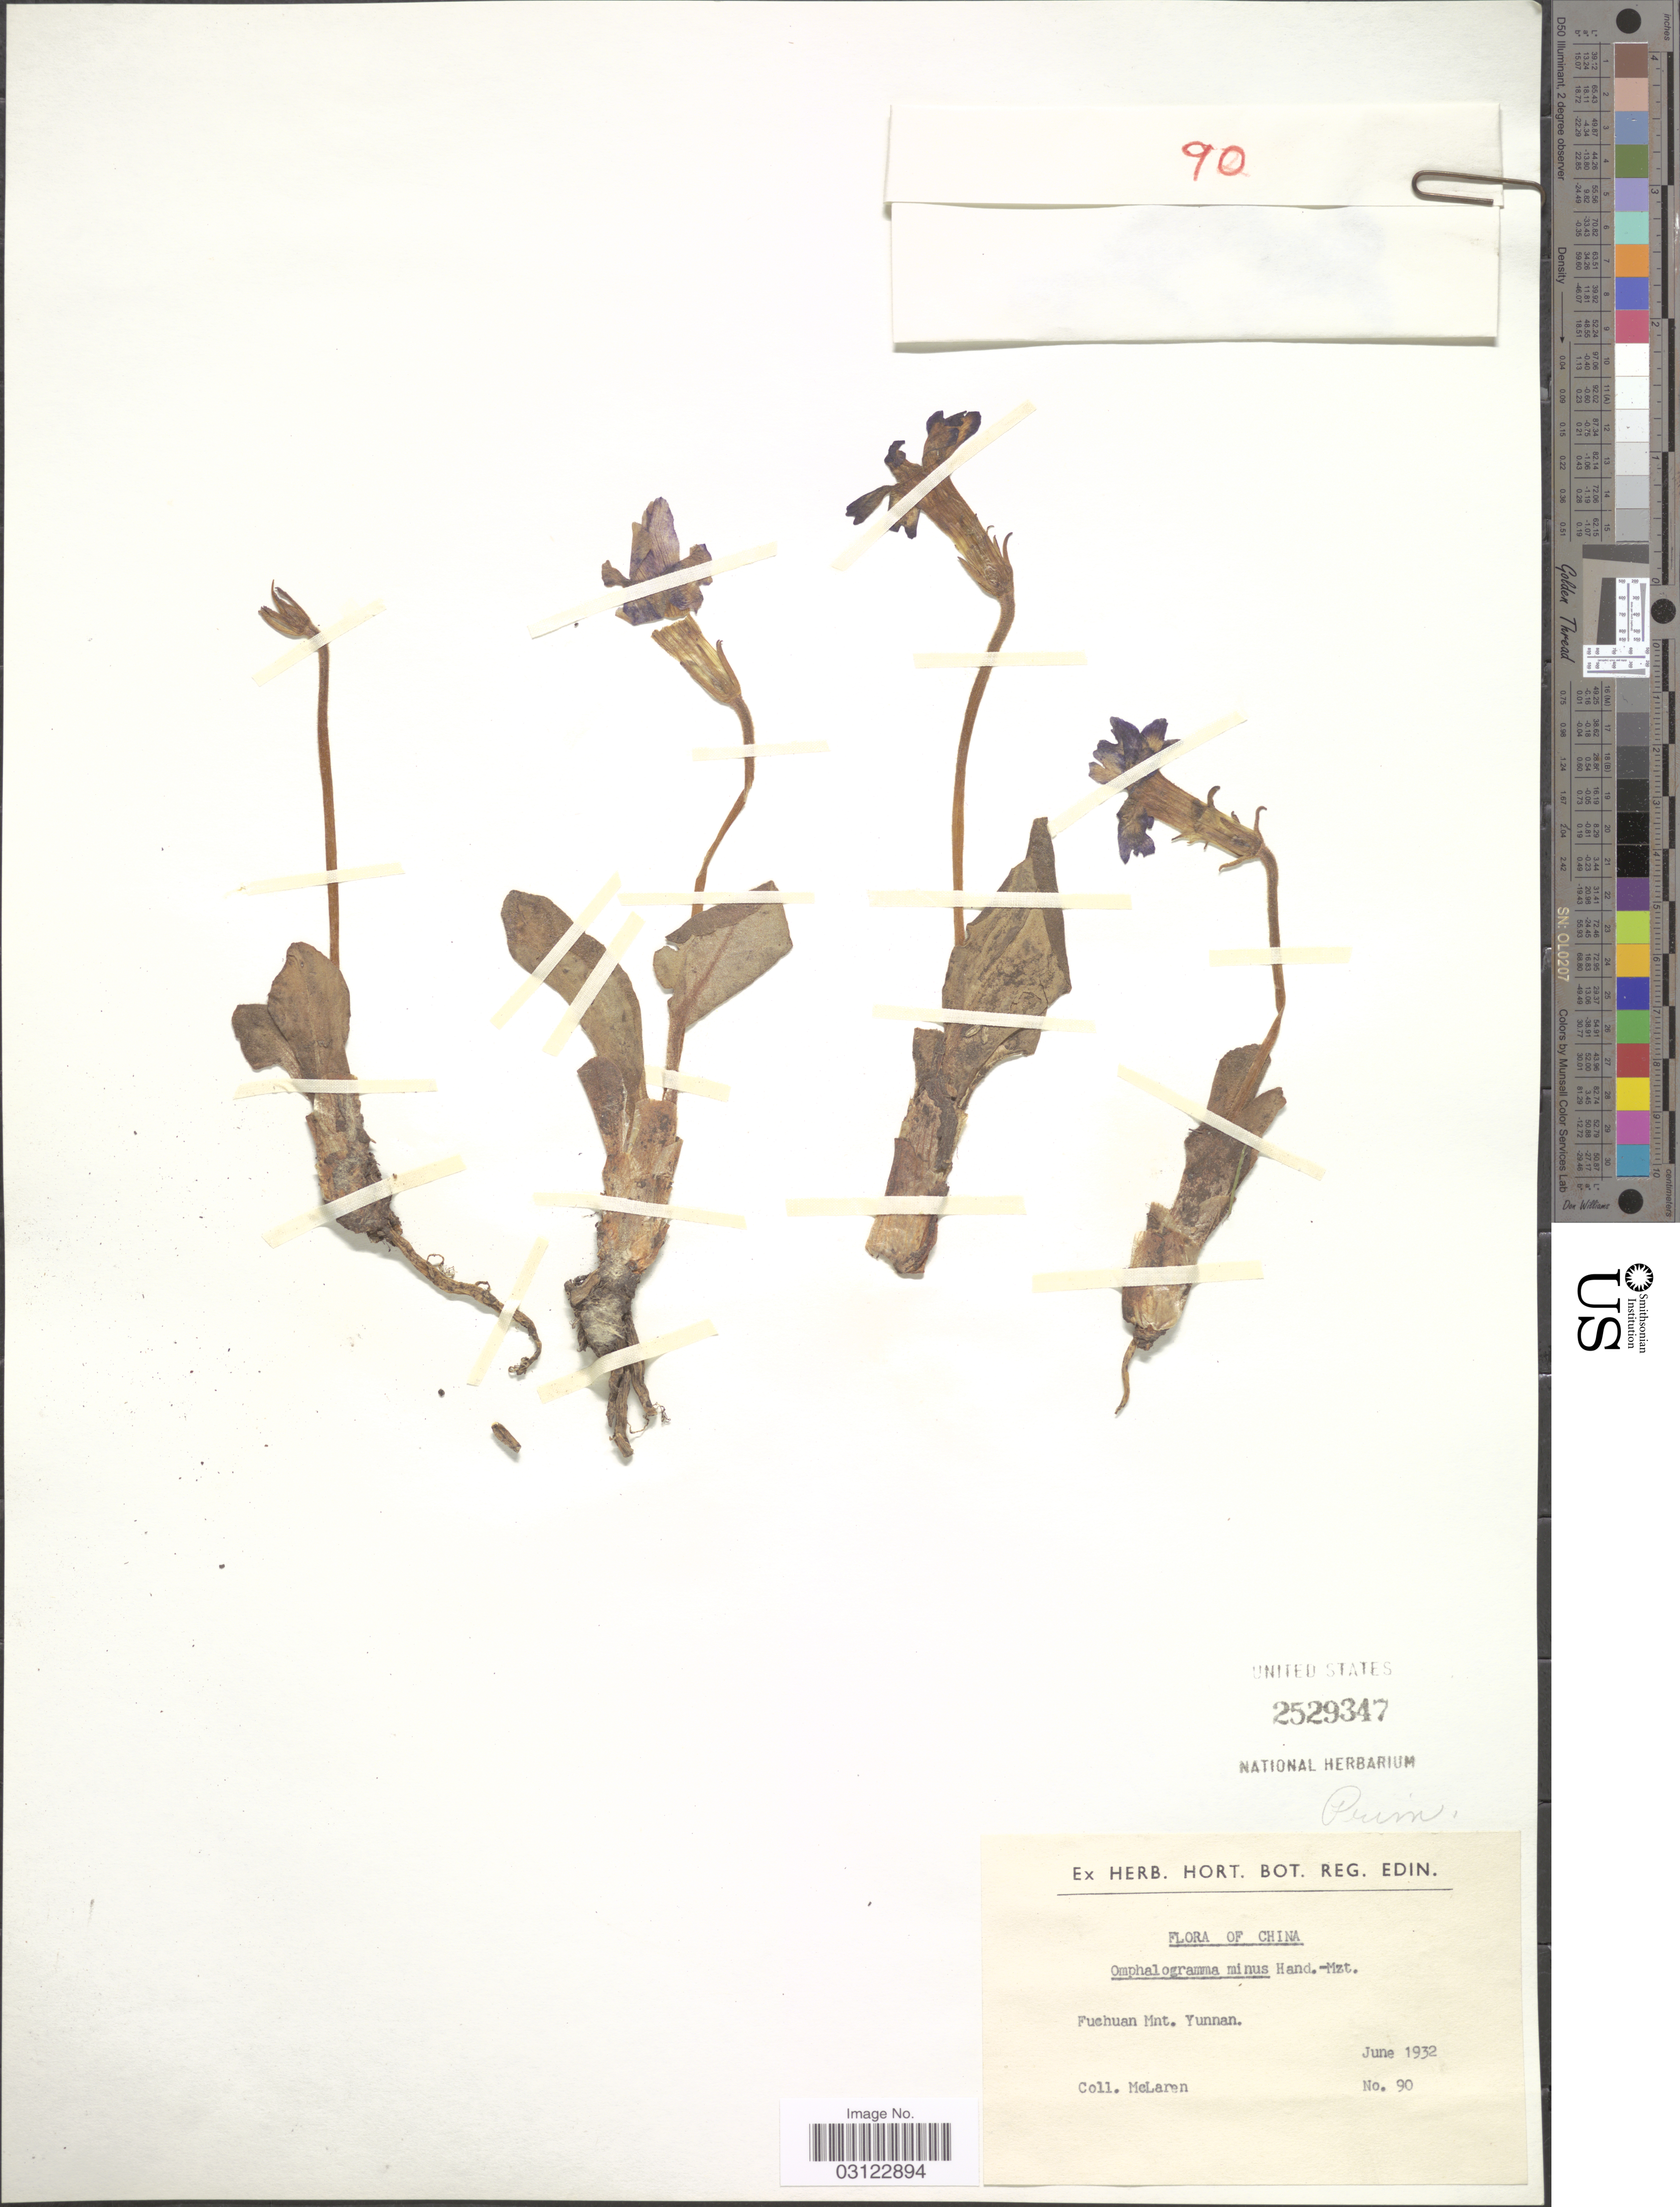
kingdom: Plantae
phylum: Tracheophyta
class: Magnoliopsida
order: Ericales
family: Primulaceae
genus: Omphalogramma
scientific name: Omphalogramma minus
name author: Hand.-Mazz.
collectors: McLaren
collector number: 90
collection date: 1932-06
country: China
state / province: Yunnan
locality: Fuchuan Mnt.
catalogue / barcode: US 2529347